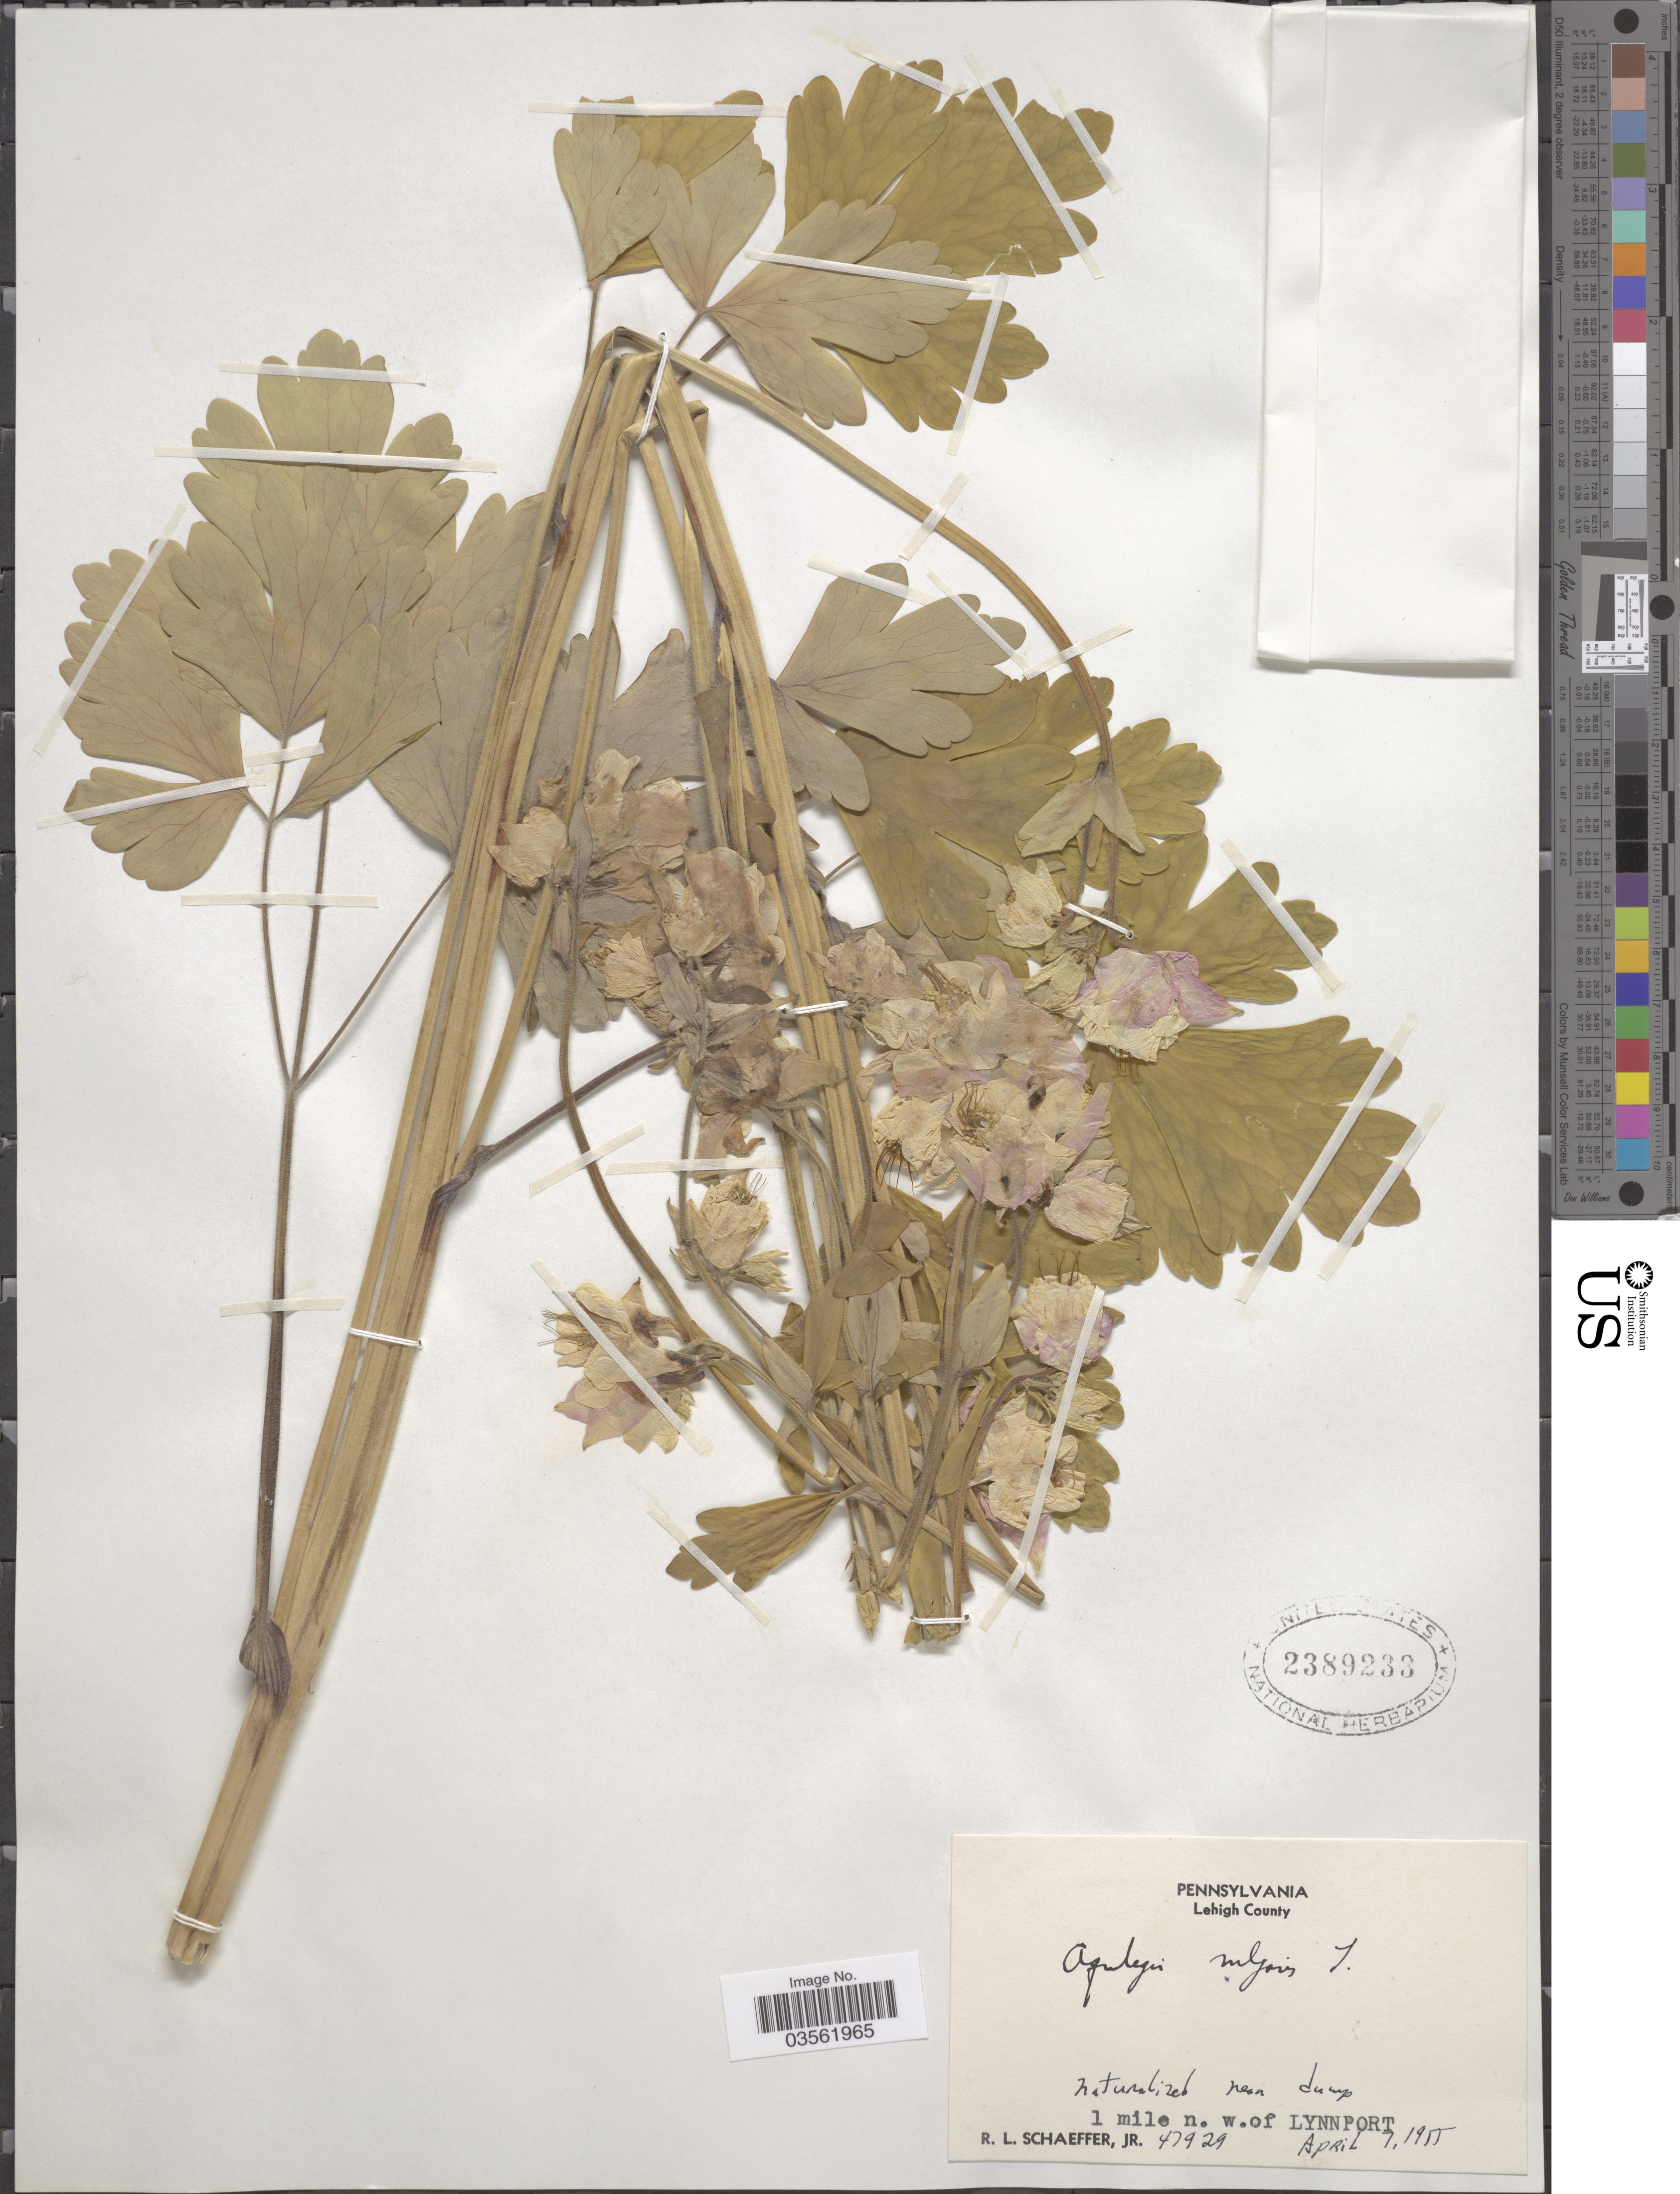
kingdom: Plantae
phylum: Tracheophyta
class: Magnoliopsida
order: Ranunculales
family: Ranunculaceae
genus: Aquilegia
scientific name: Aquilegia vulgaris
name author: L.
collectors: R. L. Schaeffer Jr.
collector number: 47929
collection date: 1955-04-07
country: United States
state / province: Pennsylvania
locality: Lehigh County. 1 mile n. w. of Lynnport.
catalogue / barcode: US 2389233